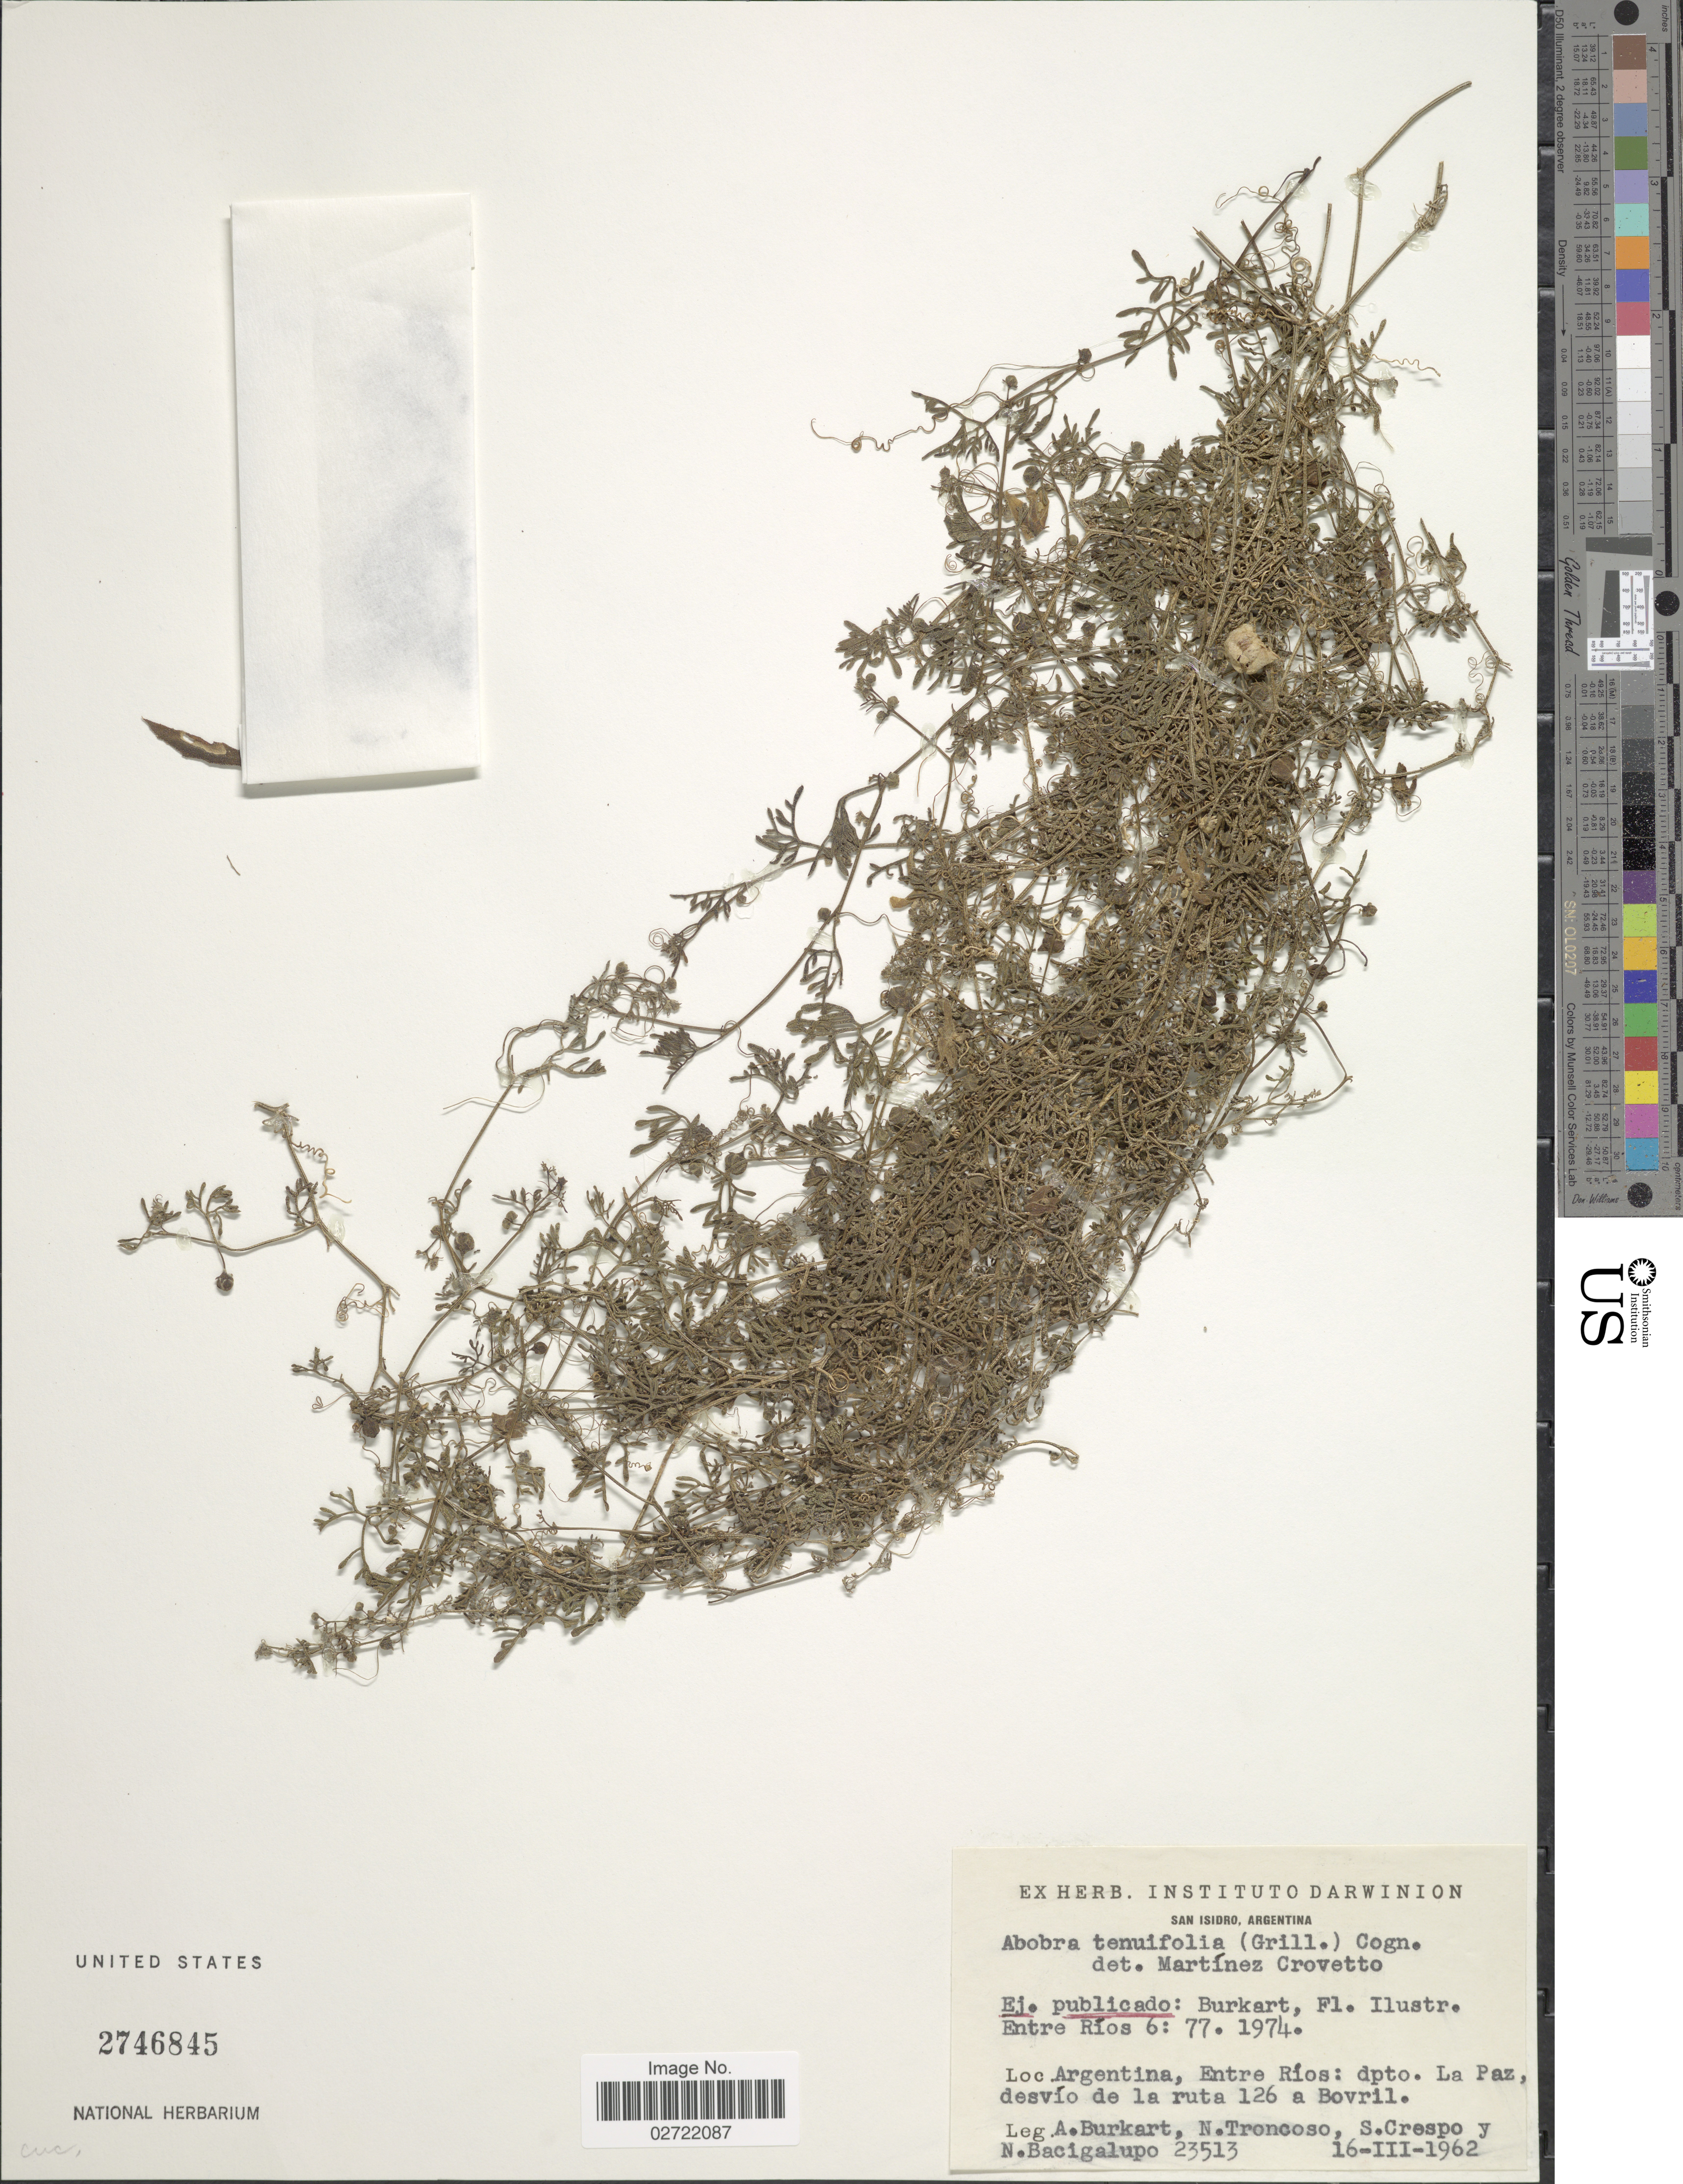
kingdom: Plantae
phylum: Tracheophyta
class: Magnoliopsida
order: Cucurbitales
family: Cucurbitaceae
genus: Abobra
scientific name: Abobra tenuifolia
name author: (Gillies) Cogn.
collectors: A. E. Burkart, N. Troncoso, S. Crespo & N. M. Bacigalupo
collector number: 23513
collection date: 1962-03-16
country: Argentina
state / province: Entre Rios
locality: Dpto. La Paz, desvío de la ruta 126 a Bovril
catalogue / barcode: US 2746845